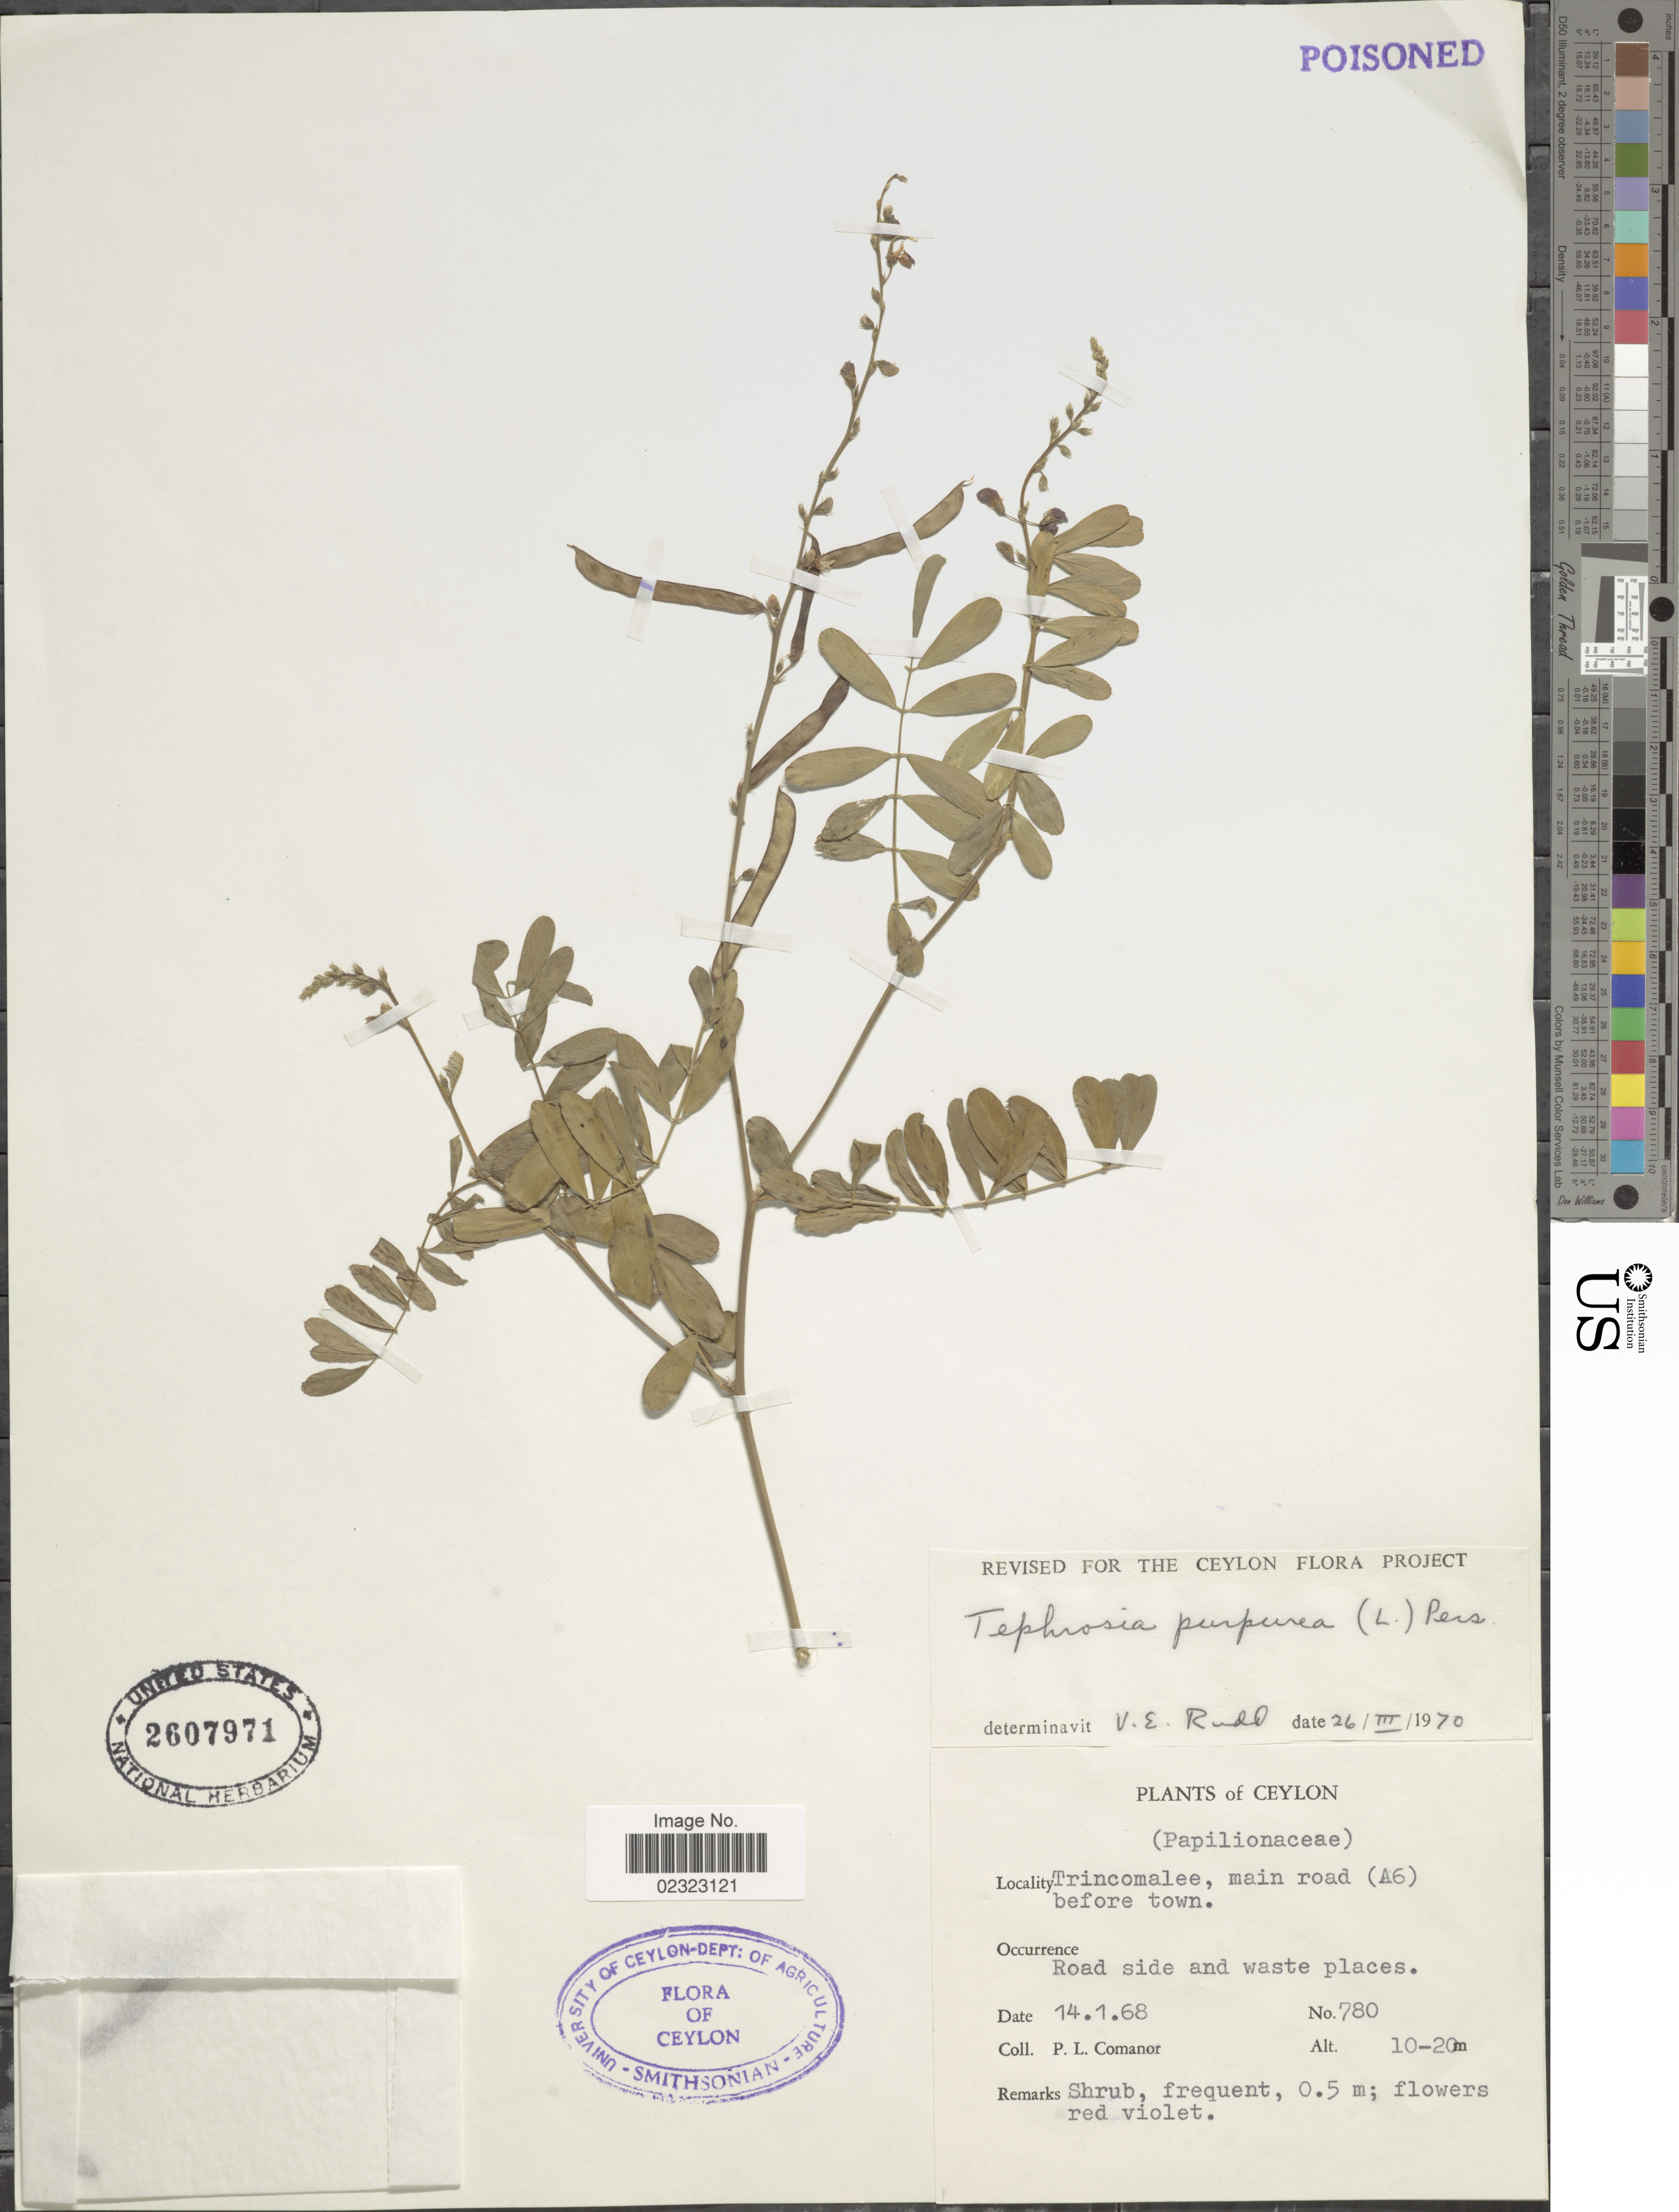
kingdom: Plantae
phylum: Tracheophyta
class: Magnoliopsida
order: Fabales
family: Fabaceae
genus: Tephrosia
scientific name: Tephrosia purpurea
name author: (L.) Pers.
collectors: P. Comanor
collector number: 780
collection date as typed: Transcribed d/m/y: 14/1/68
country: Sri Lanka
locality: Ceylon. Trincomalee, main road (A6) before town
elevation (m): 10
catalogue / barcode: US 2607971